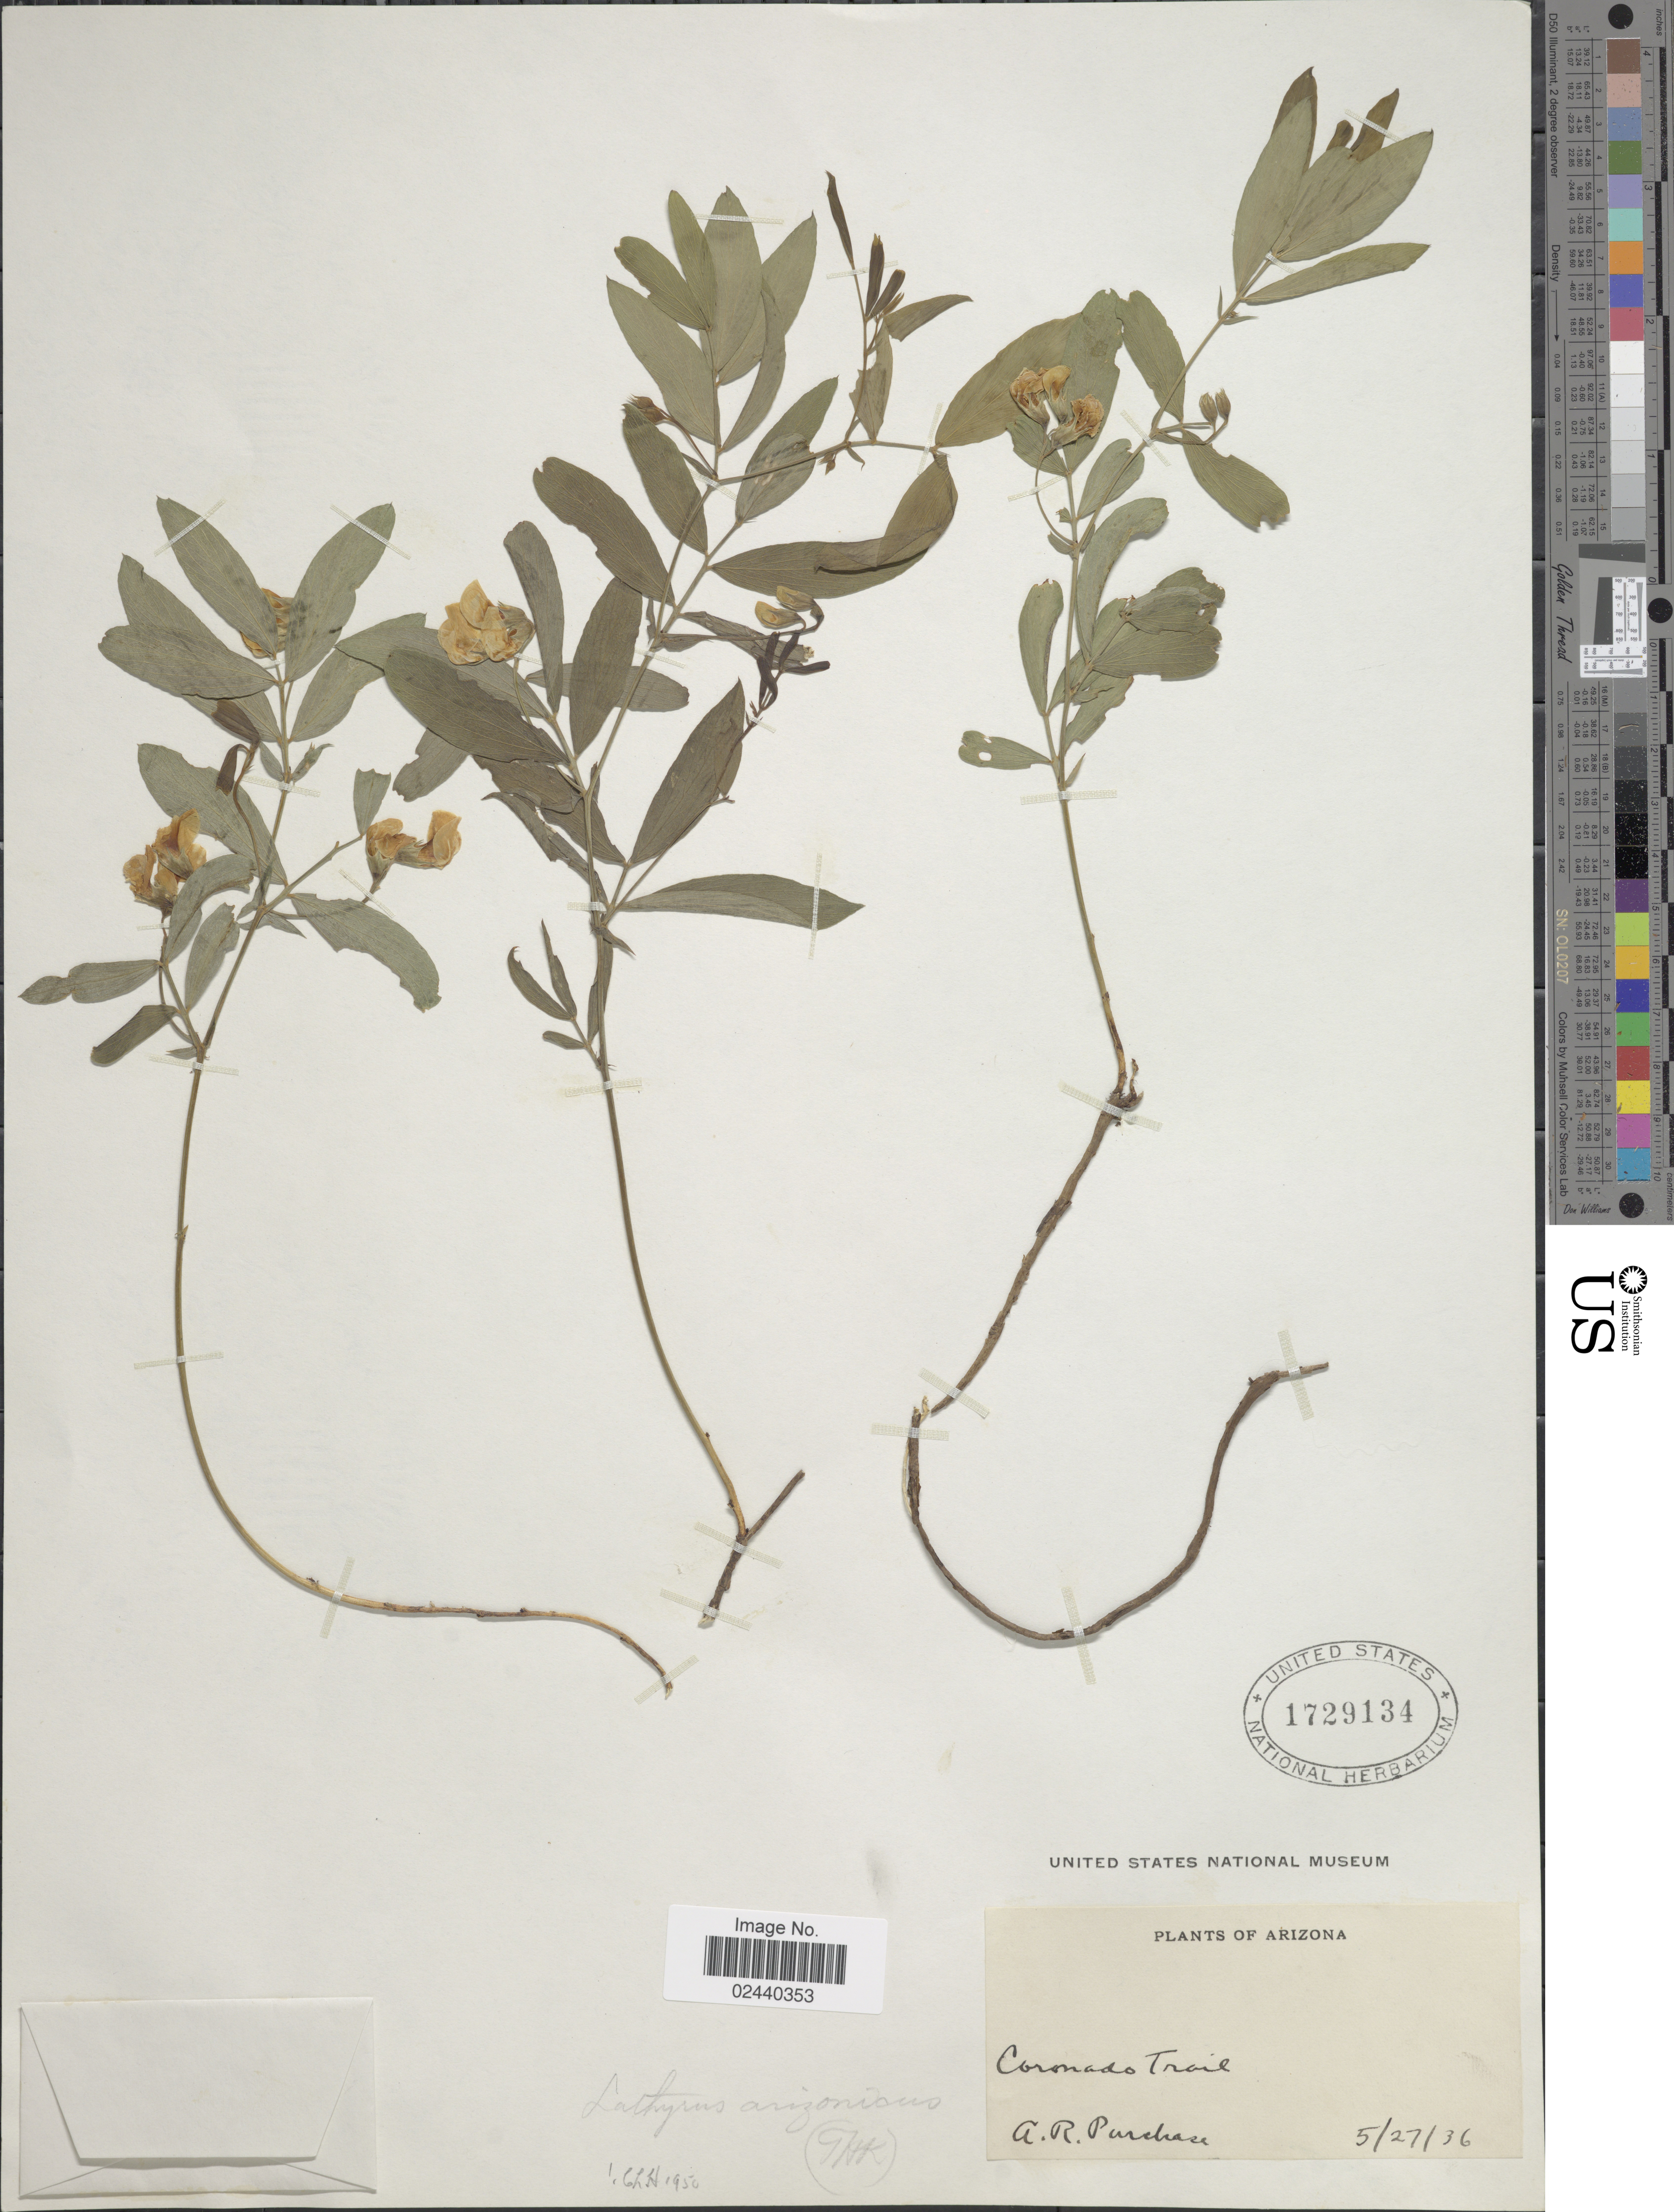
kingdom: Plantae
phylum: Tracheophyta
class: Magnoliopsida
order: Fabales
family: Fabaceae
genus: Lathyrus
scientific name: Lathyrus arizonicus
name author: Britton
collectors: A. Purchase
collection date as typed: Transcribed d/m/y: 27/5/36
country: United States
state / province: Arizona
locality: Coronado Trail.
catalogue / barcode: US 1729134